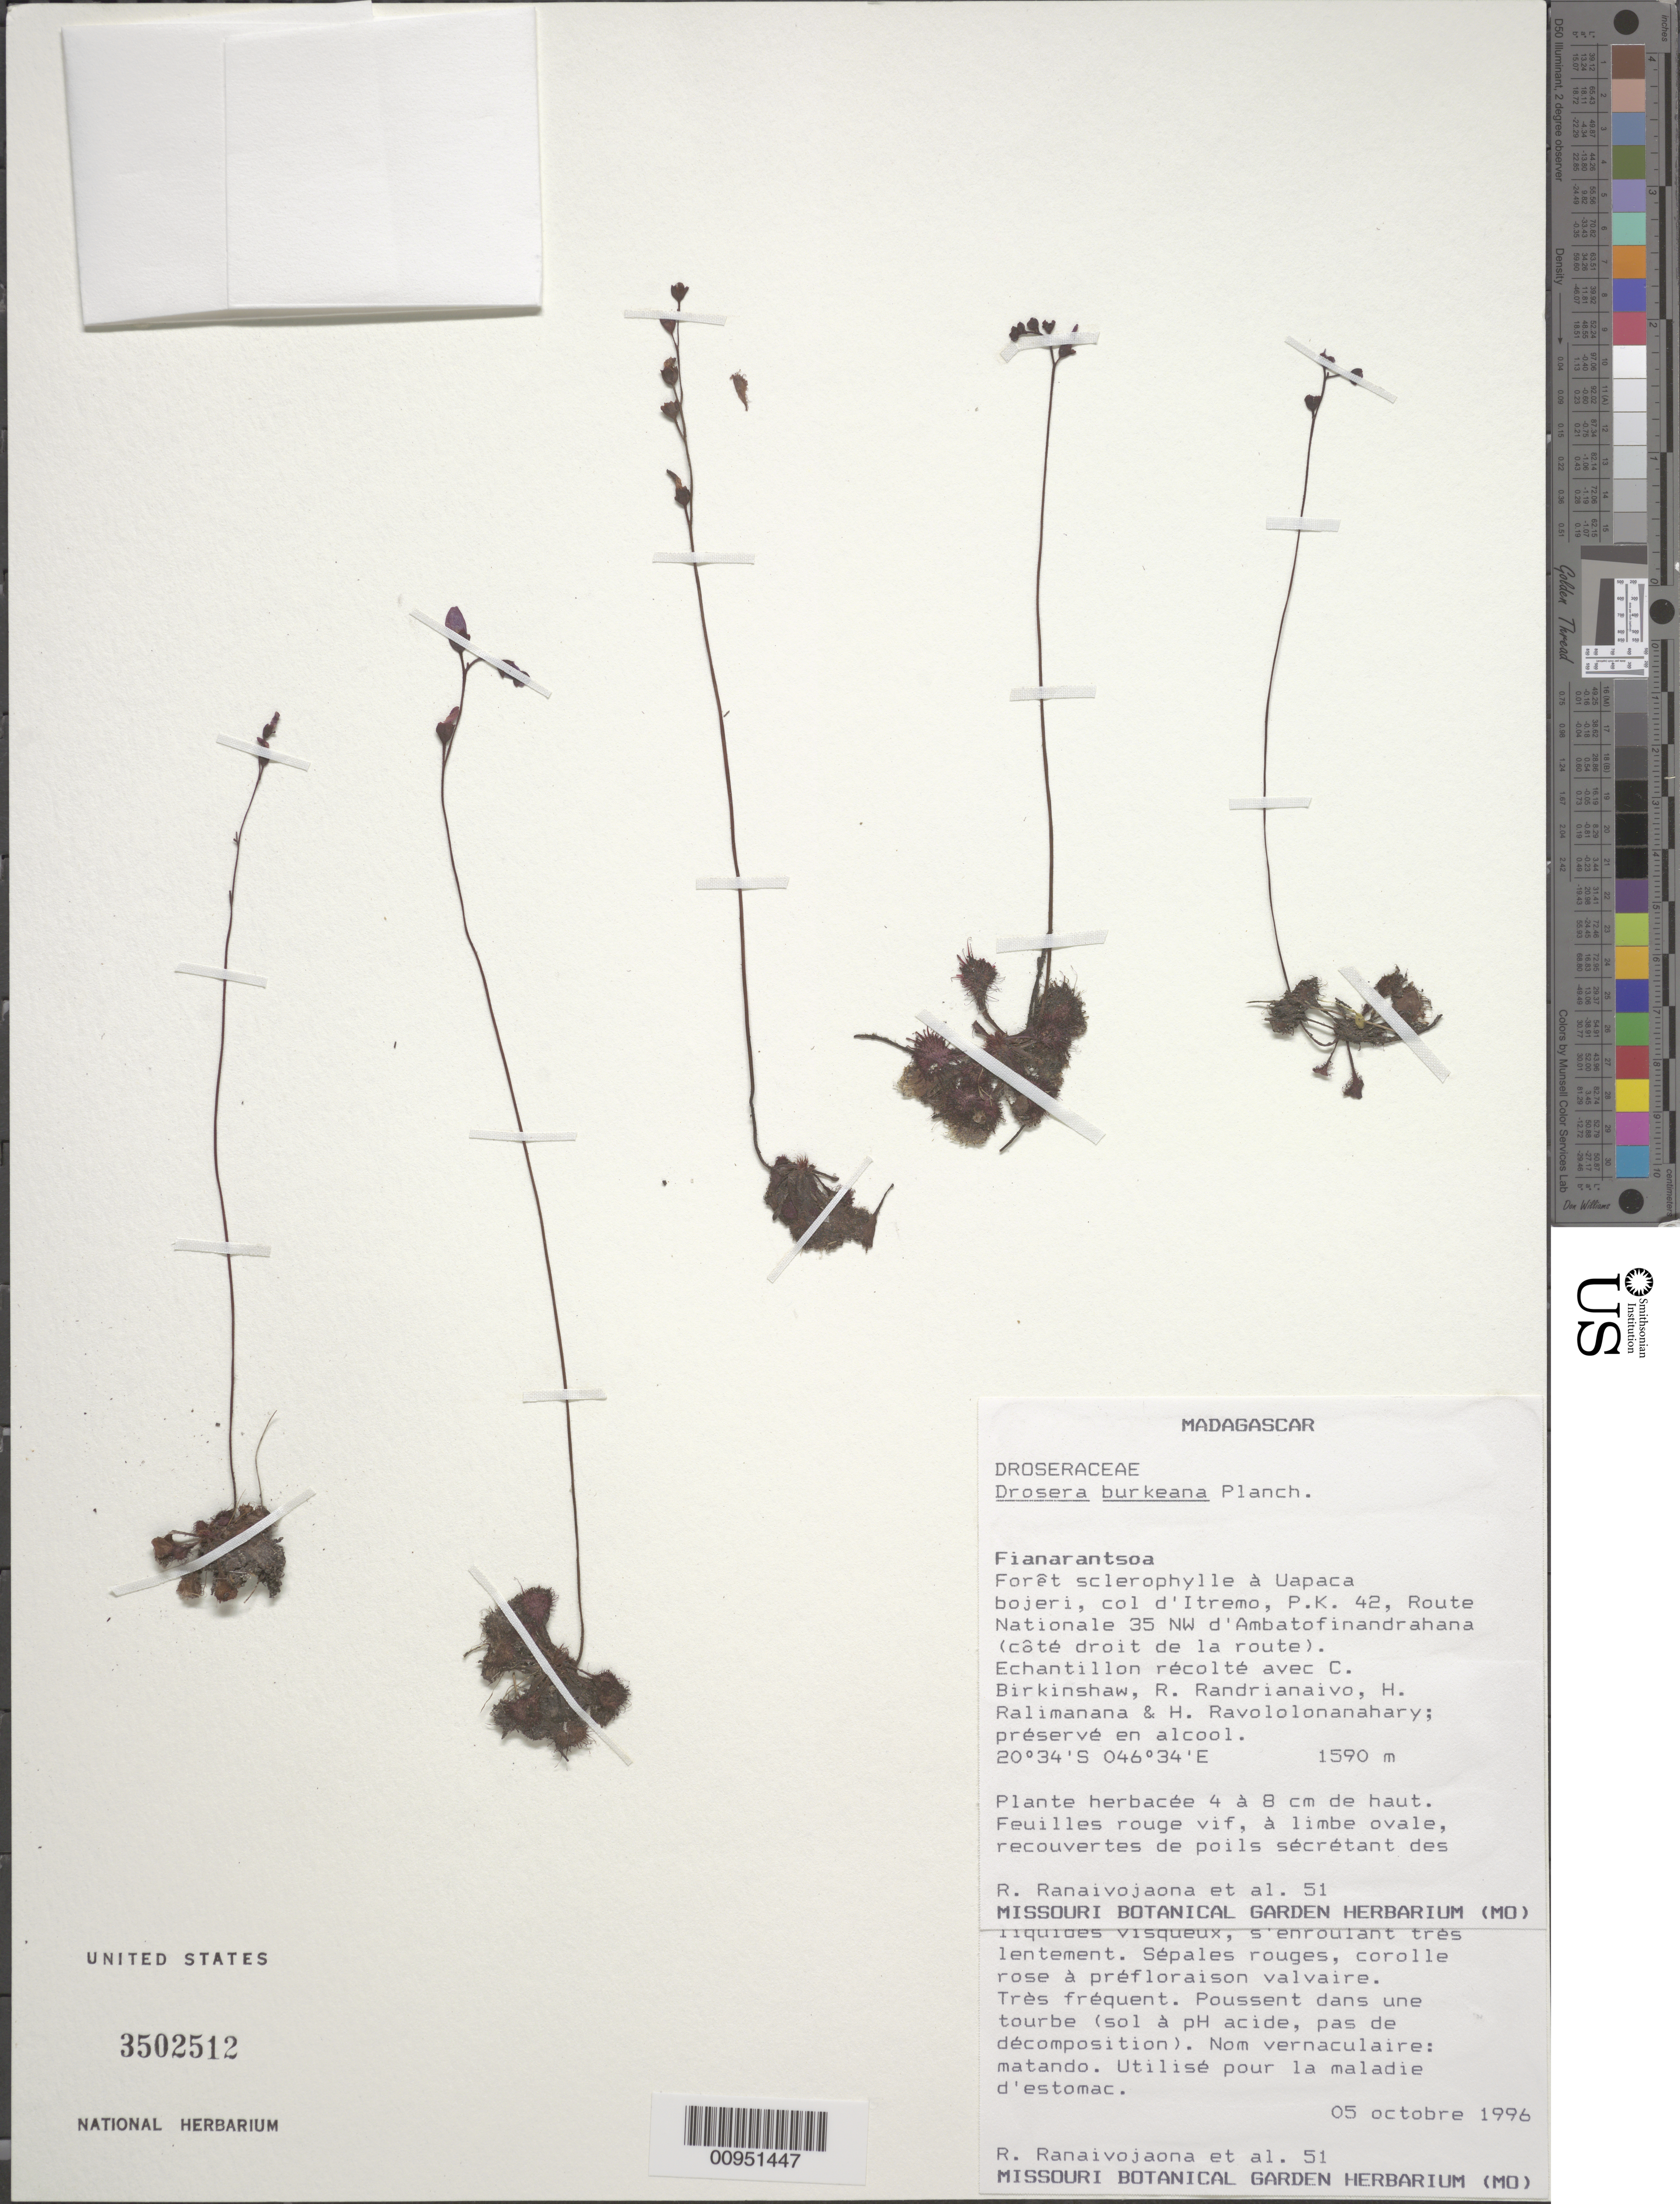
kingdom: Plantae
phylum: Tracheophyta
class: Magnoliopsida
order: Caryophyllales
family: Droseraceae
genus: Drosera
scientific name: Drosera burkeana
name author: Planch.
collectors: R. Ranaivojaona et al.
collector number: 51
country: Madagascar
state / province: Amoron'i Mania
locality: Foret Sclerophylle a Uapaca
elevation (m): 1590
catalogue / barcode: US 3502512